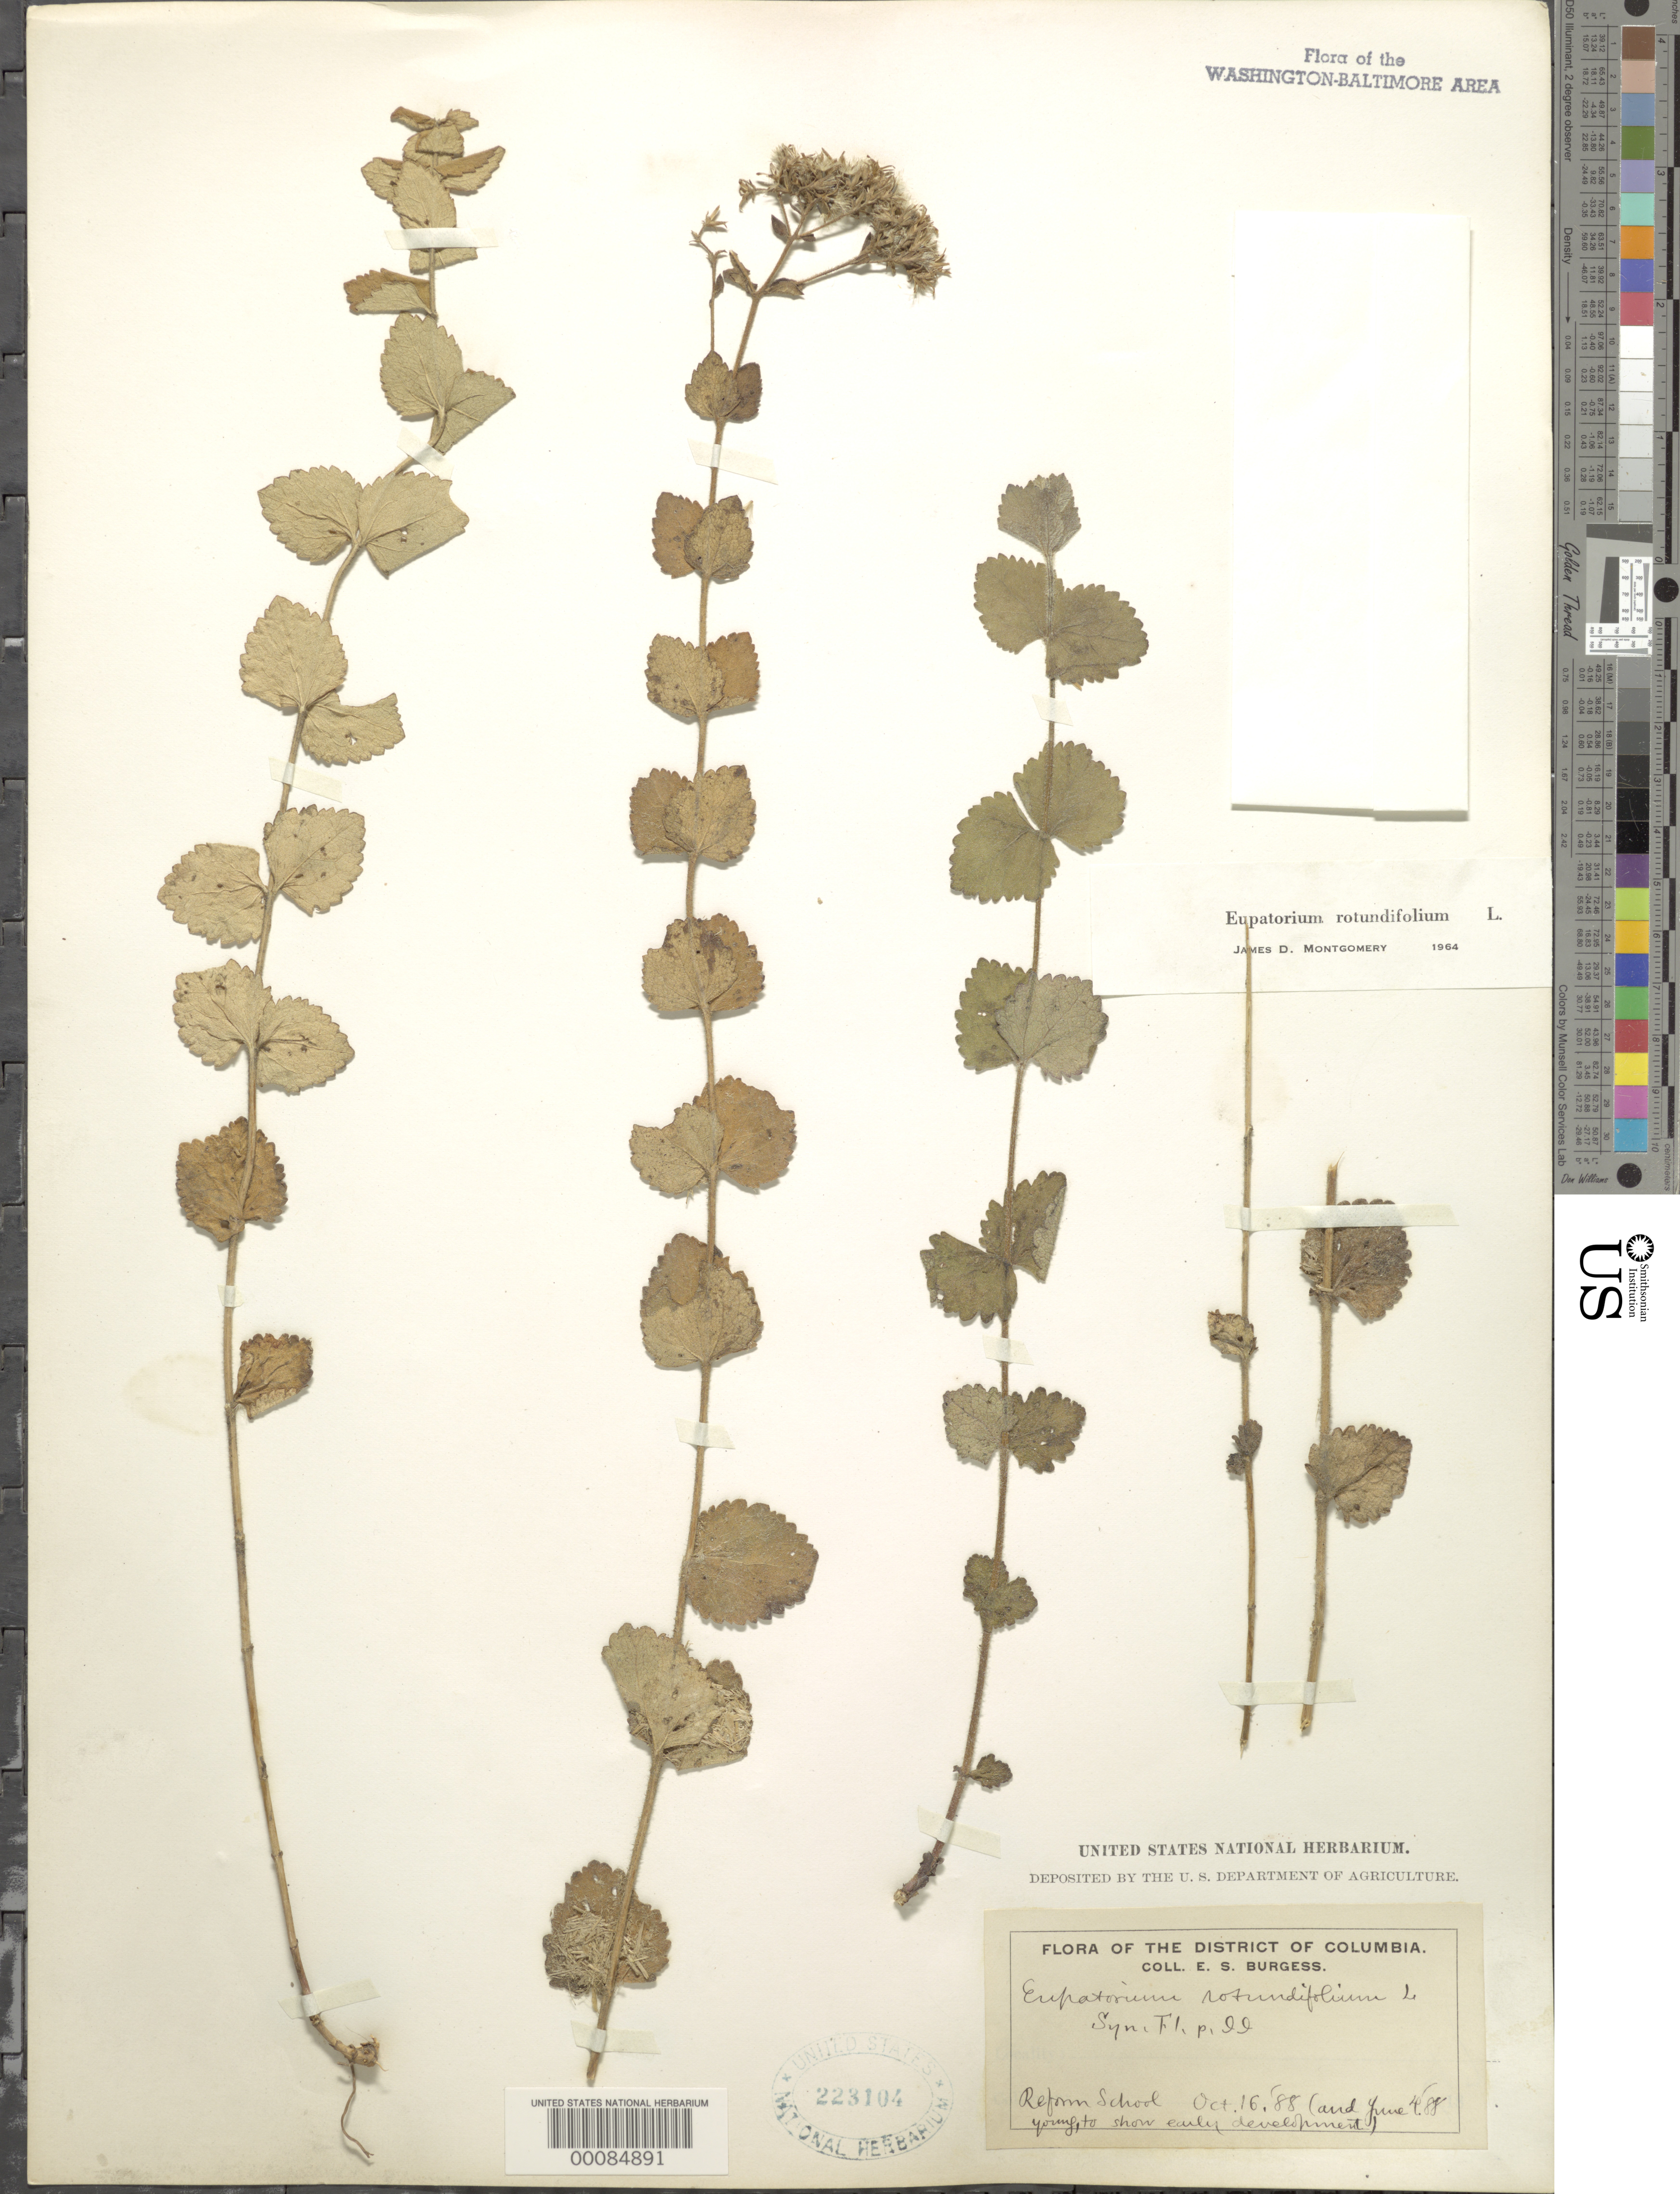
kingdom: Plantae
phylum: Tracheophyta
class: Magnoliopsida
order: Asterales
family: Asteraceae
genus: Eupatorium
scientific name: Eupatorium rotundifolium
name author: L.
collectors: E. Burgess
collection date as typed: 16 Oct 1888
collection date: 1888-10-16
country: United States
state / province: District of Columbia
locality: Reform School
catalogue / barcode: US 223104